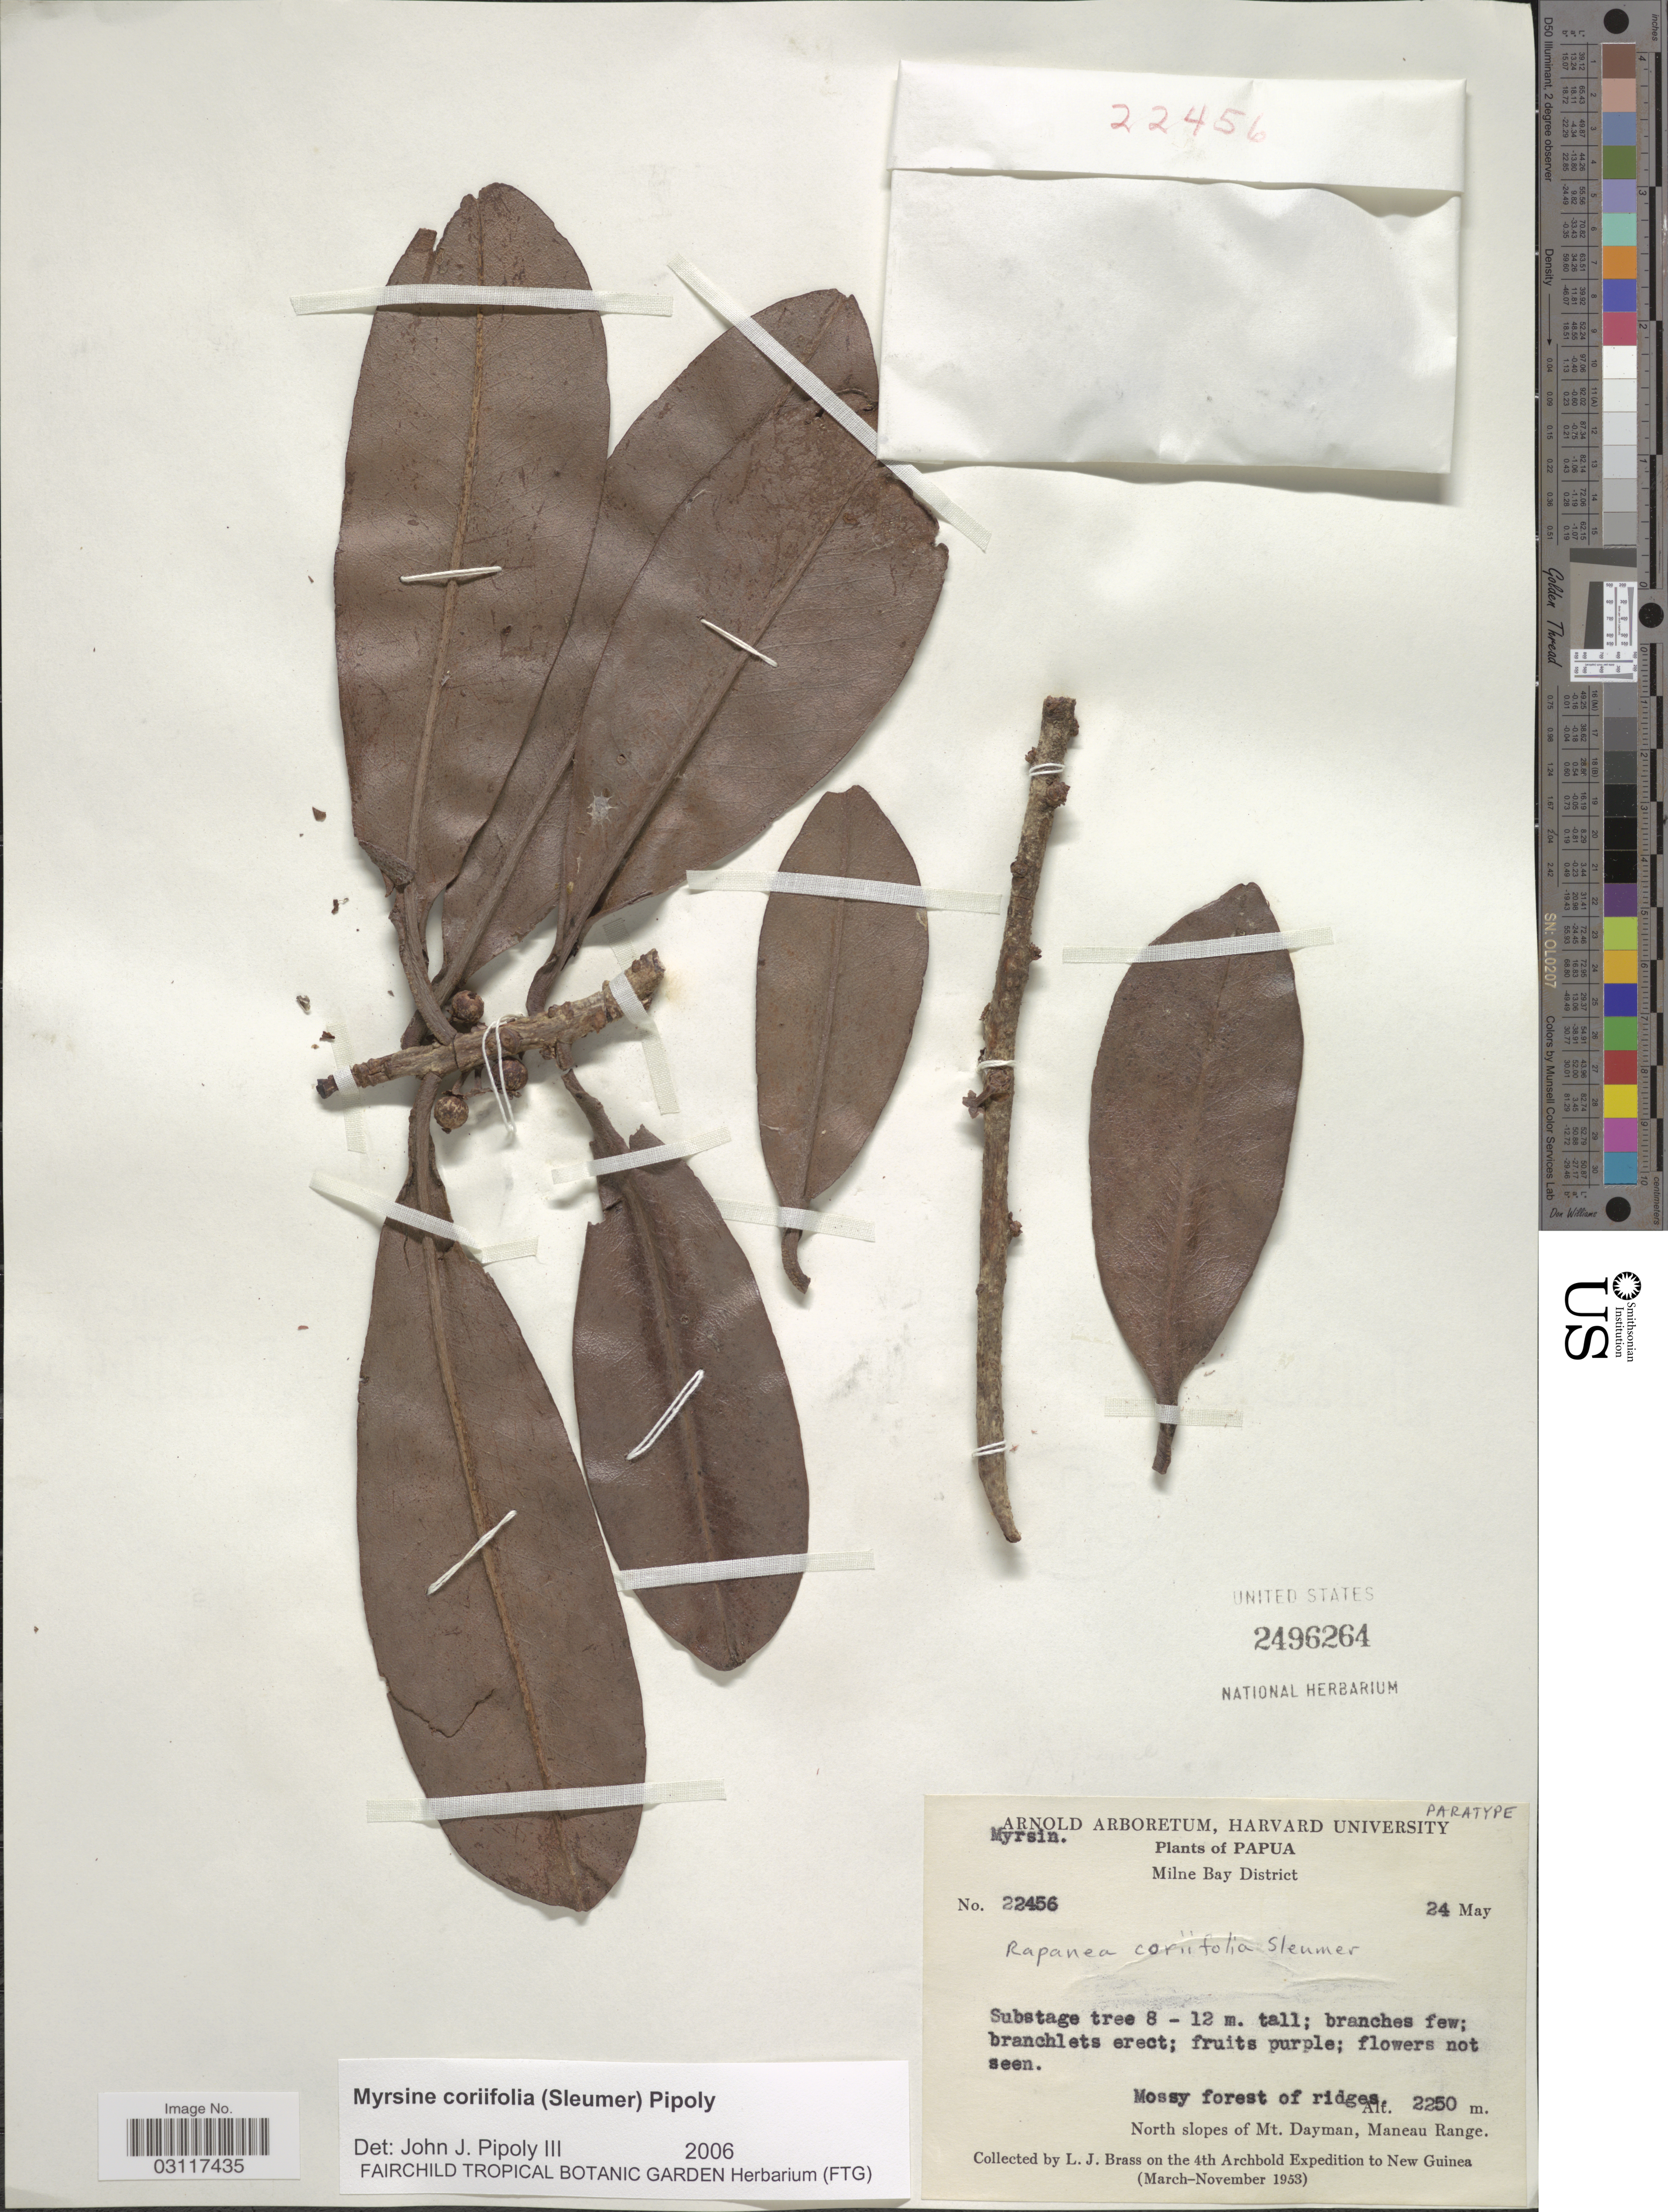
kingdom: Plantae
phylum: Tracheophyta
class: Magnoliopsida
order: Ericales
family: Primulaceae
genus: Myrsine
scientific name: Myrsine coriifolia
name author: (Sleumer) Pipoly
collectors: L. J. Brass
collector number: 22456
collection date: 1953-05-24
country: Papua New Guinea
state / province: Milne Bay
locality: Milne Bay District, North slopes of Mt. Dayman, Maneau Range. New Guinea.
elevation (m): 2250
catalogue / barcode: US 2496264